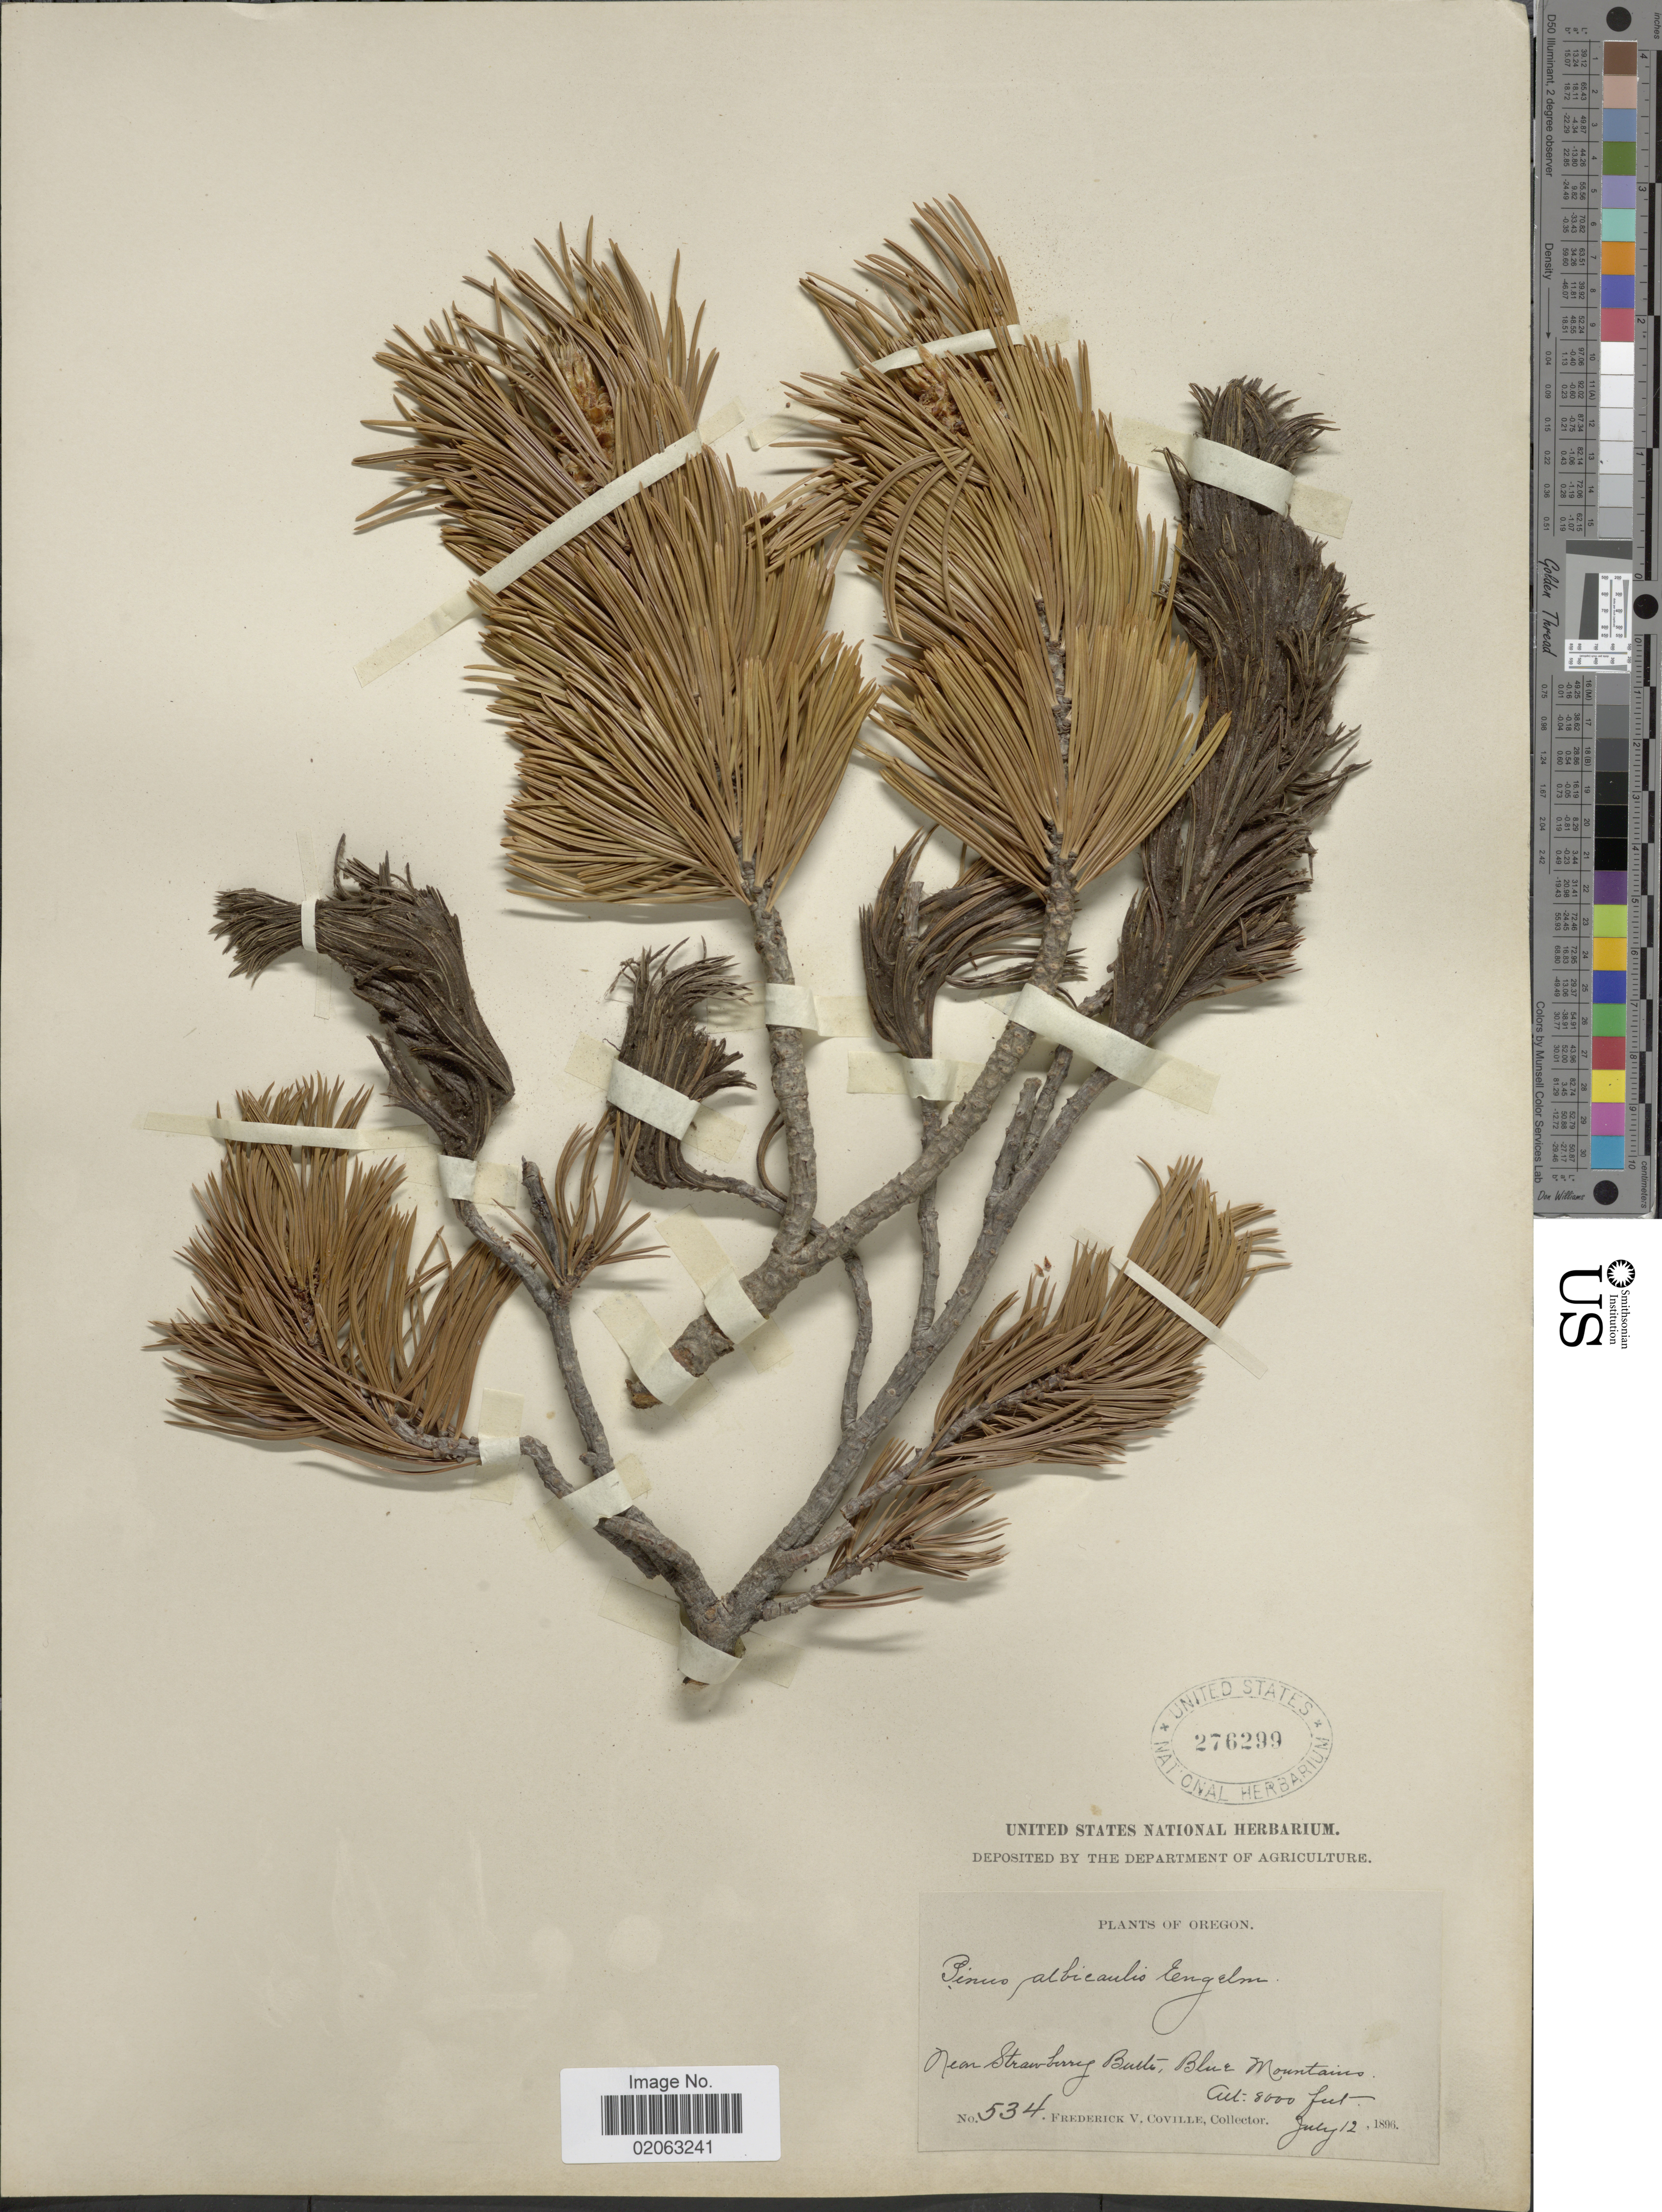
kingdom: Plantae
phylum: Tracheophyta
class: Pinopsida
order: Pinales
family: Pinaceae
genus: Pinus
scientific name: Pinus albicaulis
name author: Engelm.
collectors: F. V. Coville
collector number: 534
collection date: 1896-07-12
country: United States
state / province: Oregon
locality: Near Strawberry Butte, Blue Mountains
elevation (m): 2438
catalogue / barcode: US 276299